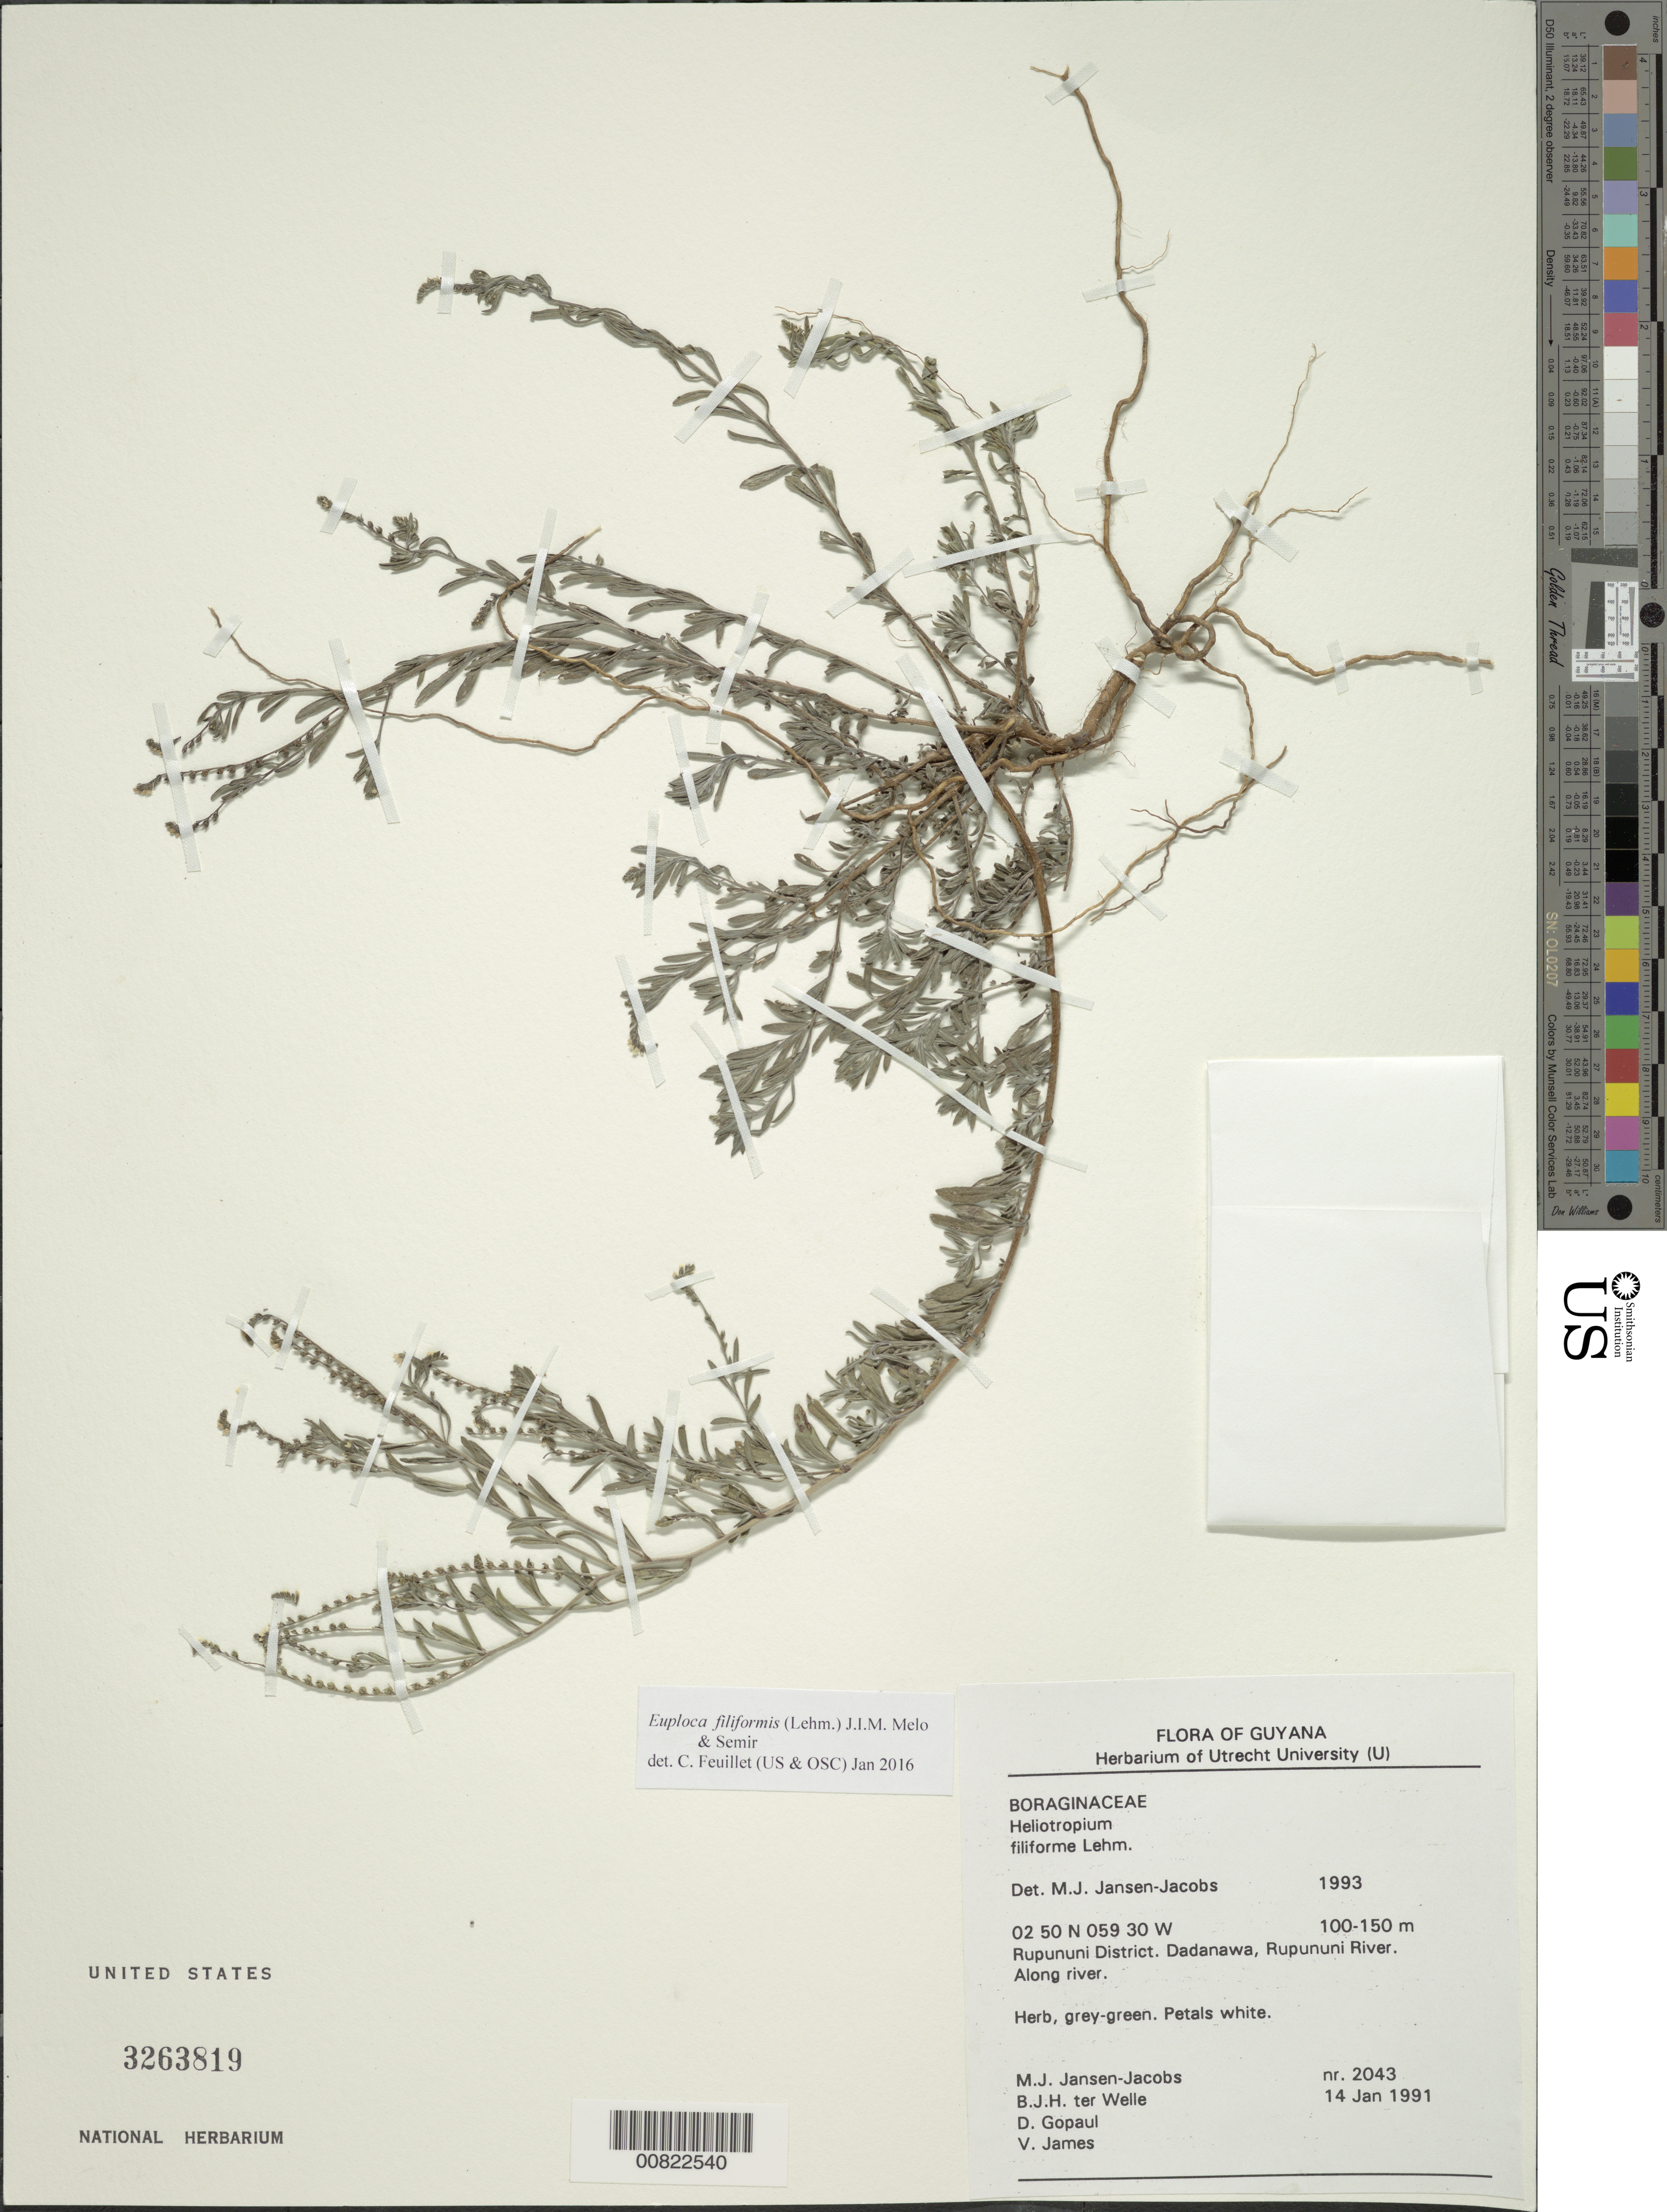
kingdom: Plantae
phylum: Tracheophyta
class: Magnoliopsida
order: Boraginales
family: Heliotropiaceae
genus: Euploca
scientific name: Euploca filiformis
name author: (Lehm.) J.I.M. Melo & Semir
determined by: Feuillet, C.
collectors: M. J. Jansen-Jacobs, B. Welle, D. Gopaul & V. James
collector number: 2043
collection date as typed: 14-Jan-91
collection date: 1991-01-14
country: Guyana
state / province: U. Takutu-U. Essequibo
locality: Dadanawa, Rupununi River, Rupununi District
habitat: Along river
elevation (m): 100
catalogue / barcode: US 3263819